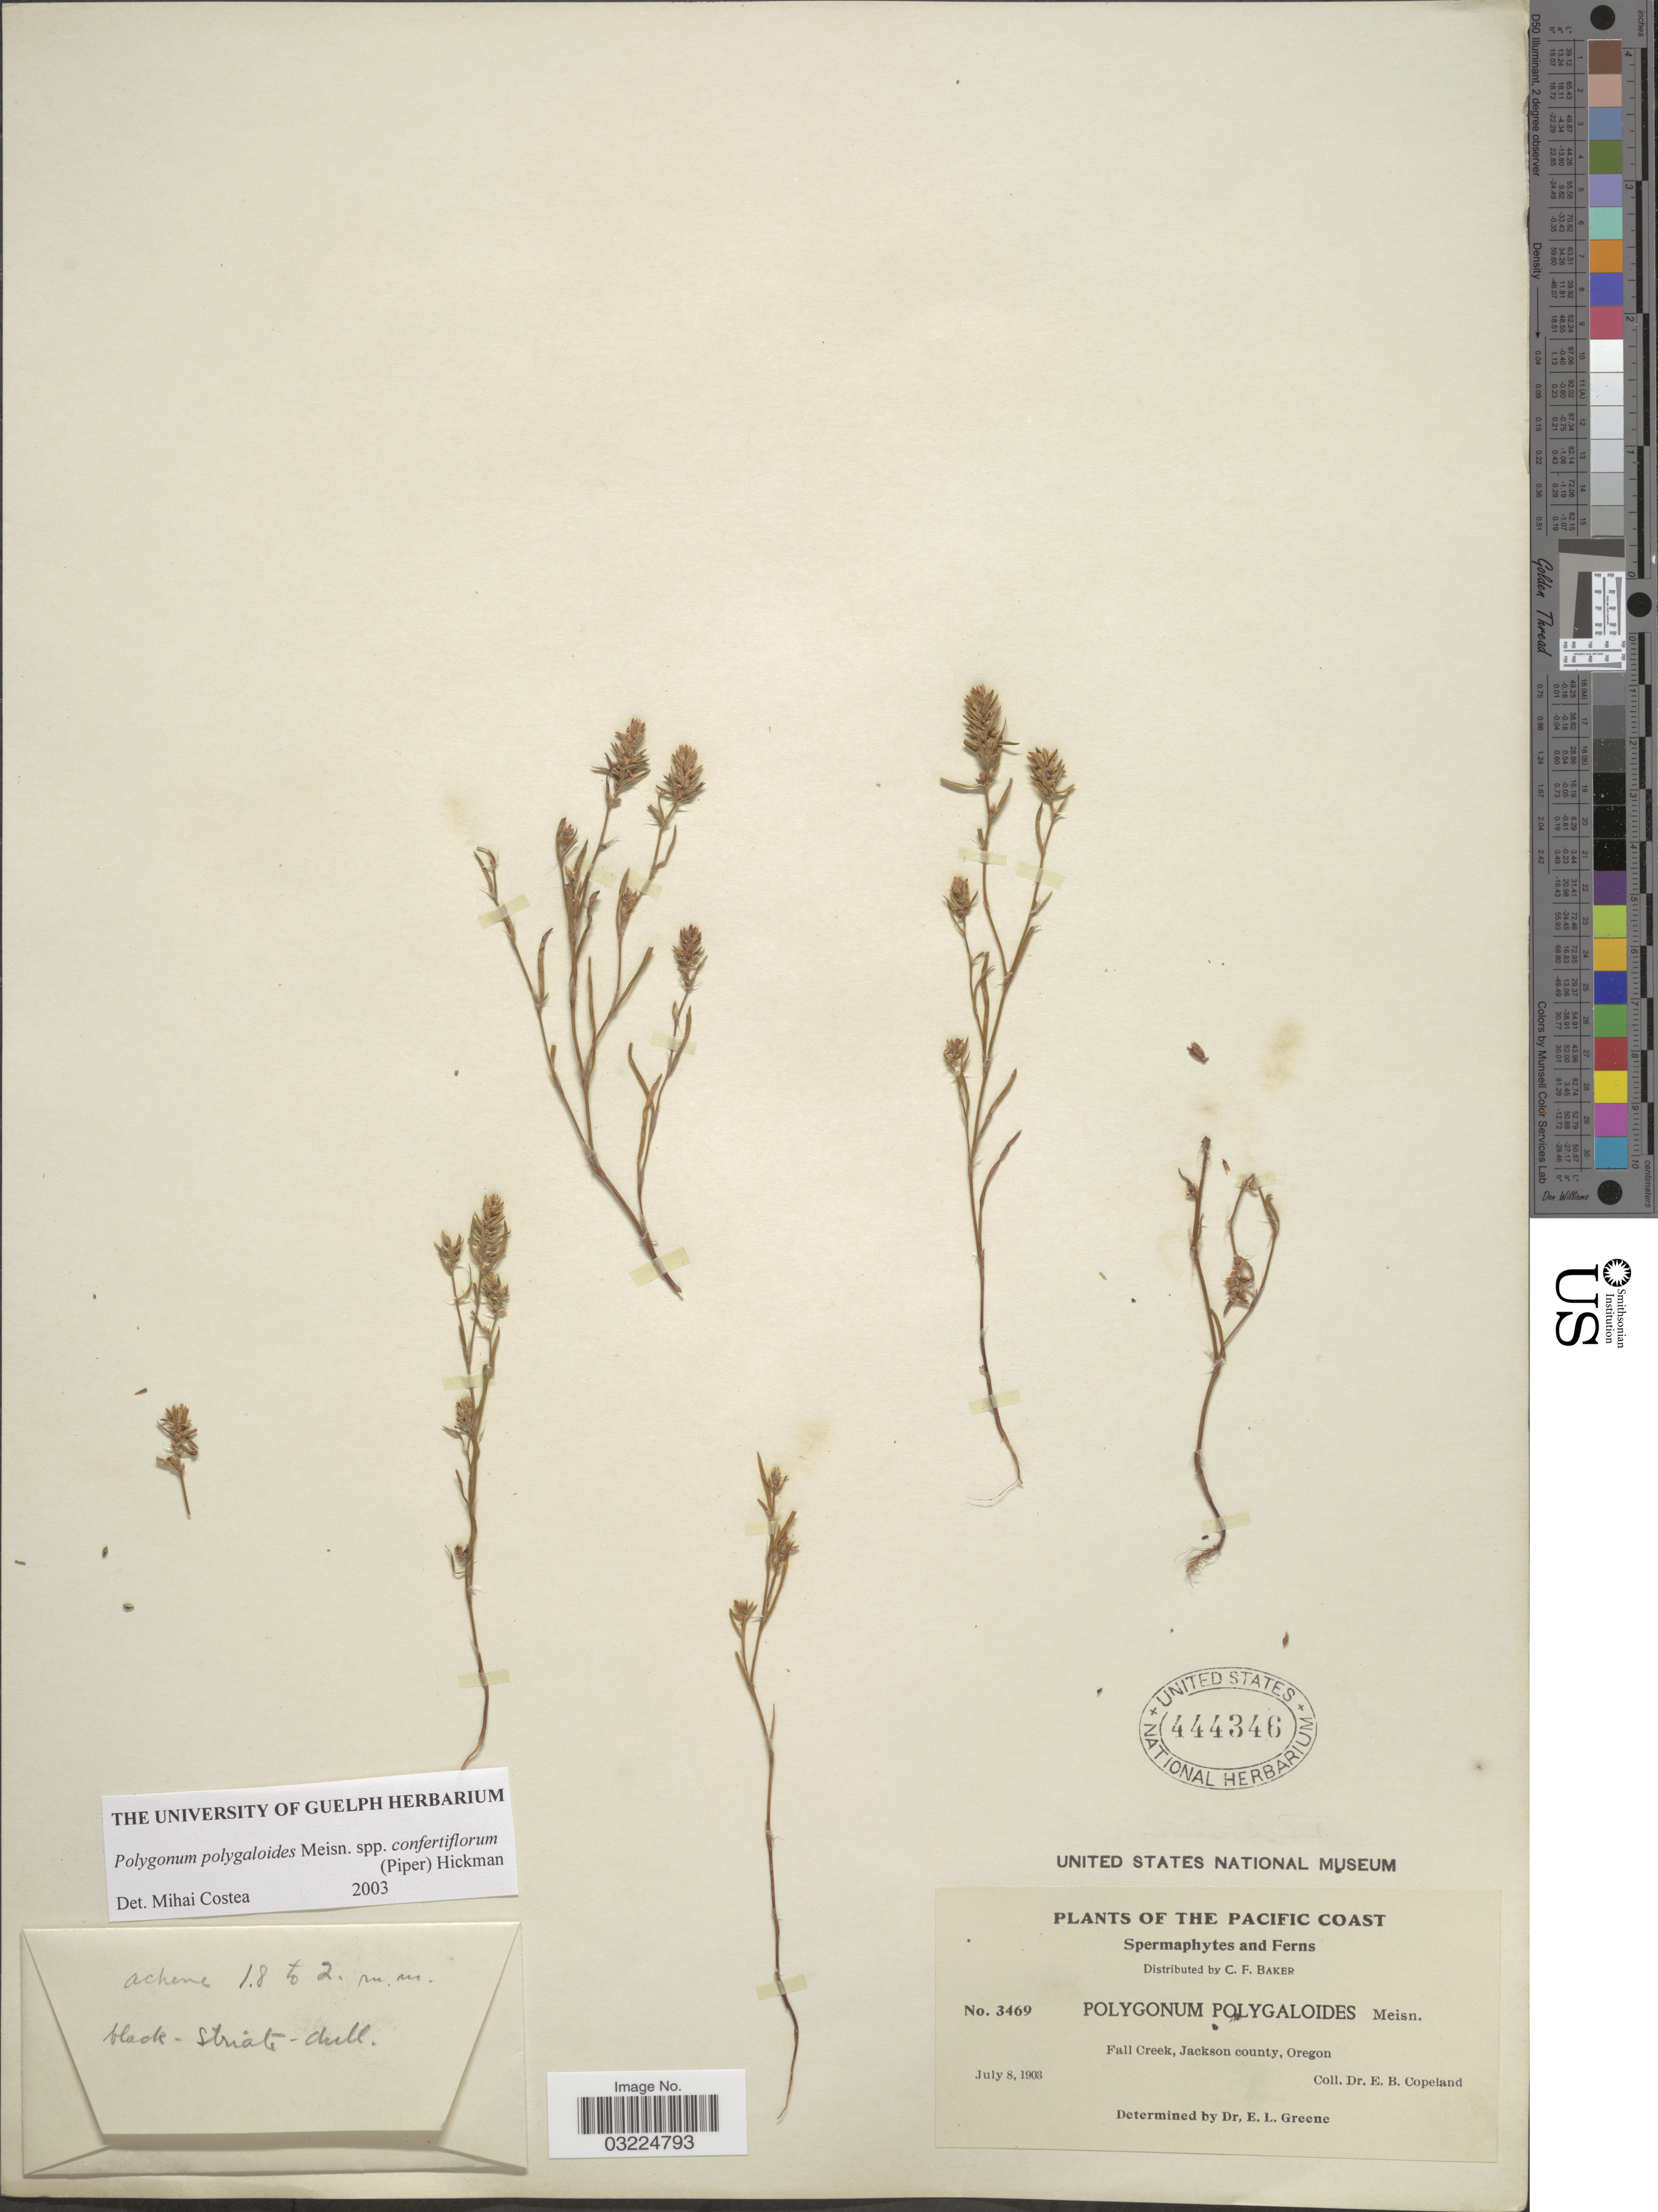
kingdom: Plantae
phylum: Tracheophyta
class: Magnoliopsida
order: Caryophyllales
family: Polygonaceae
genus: Polygonum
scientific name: Polygonum polygaloides subsp. confertiflorum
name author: (Nutt. ex Piper) Hickman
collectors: E. B. Copeland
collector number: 3469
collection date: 1903-07-08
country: United States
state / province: Oregon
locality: Fall Creek, Jackson County.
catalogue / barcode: US 444346